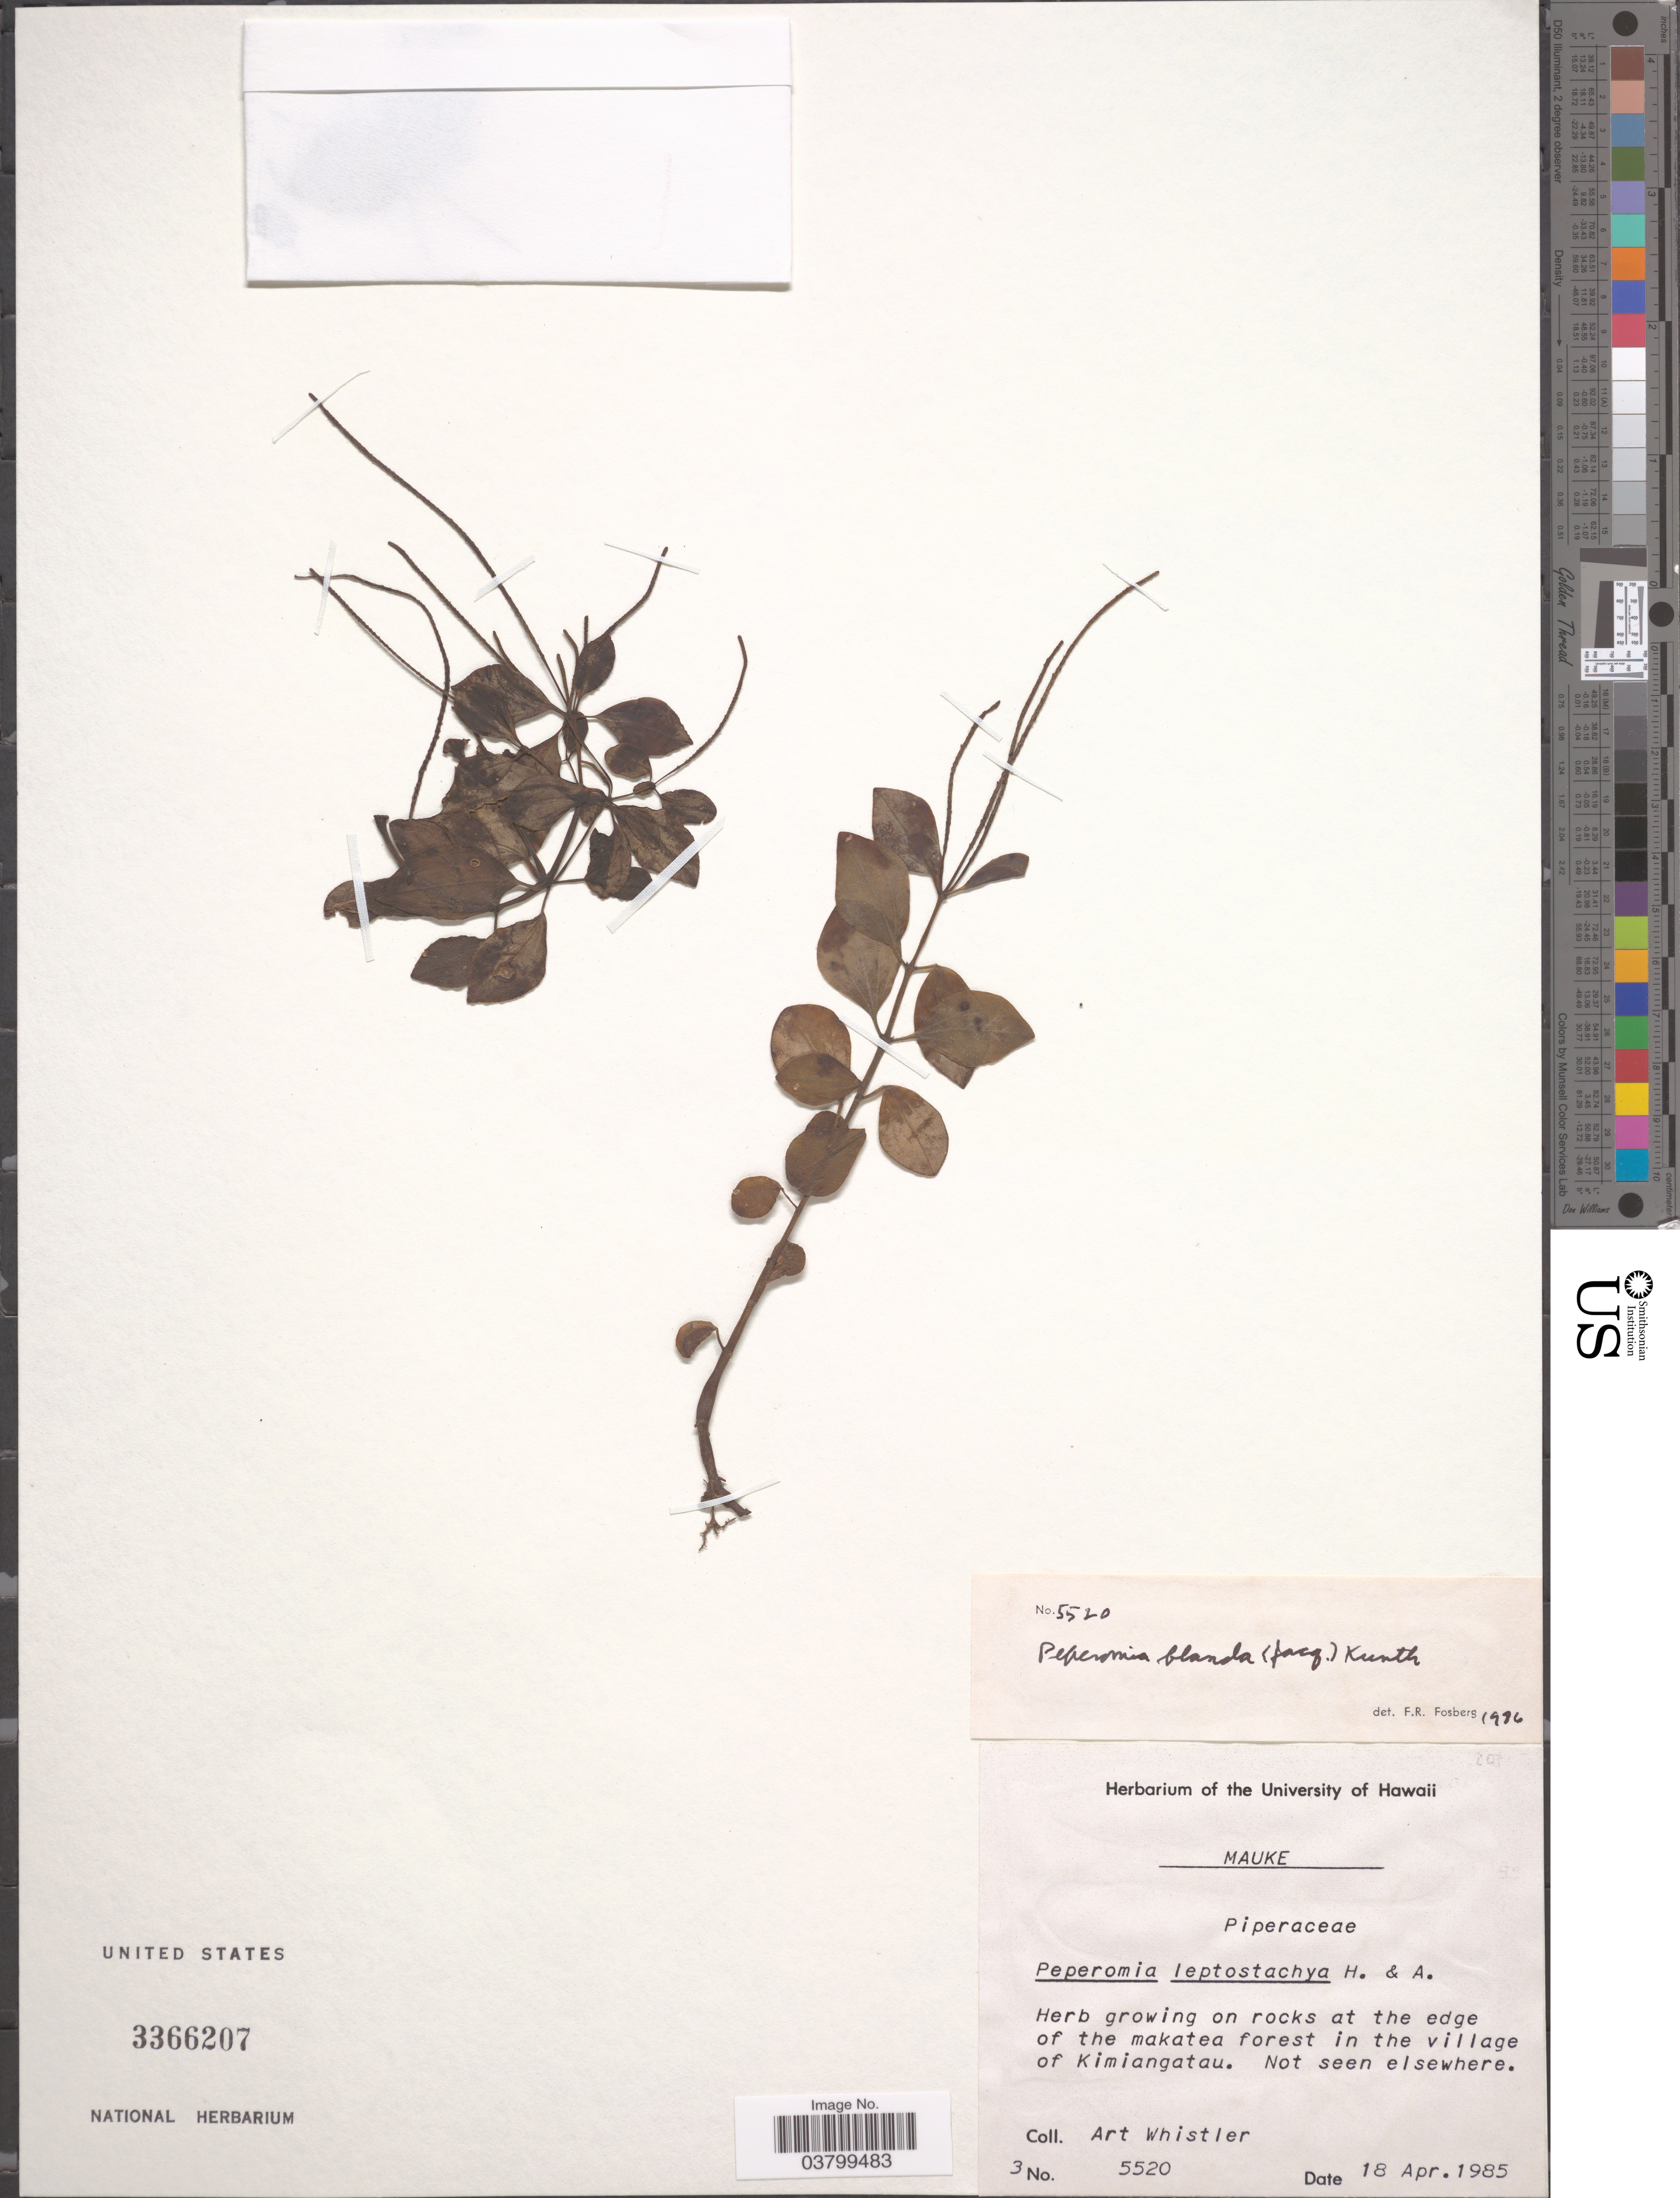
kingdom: Plantae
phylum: Tracheophyta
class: Magnoliopsida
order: Piperales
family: Piperaceae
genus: Peperomia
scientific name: Peperomia leptostachya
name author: Hook. & Arn.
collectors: A. Whistler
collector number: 5520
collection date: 1985-04-18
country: Cook Islands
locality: Mauke. On rocks at the edge of the makatea forest in the village of Kimiangatau.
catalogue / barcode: US 3366207